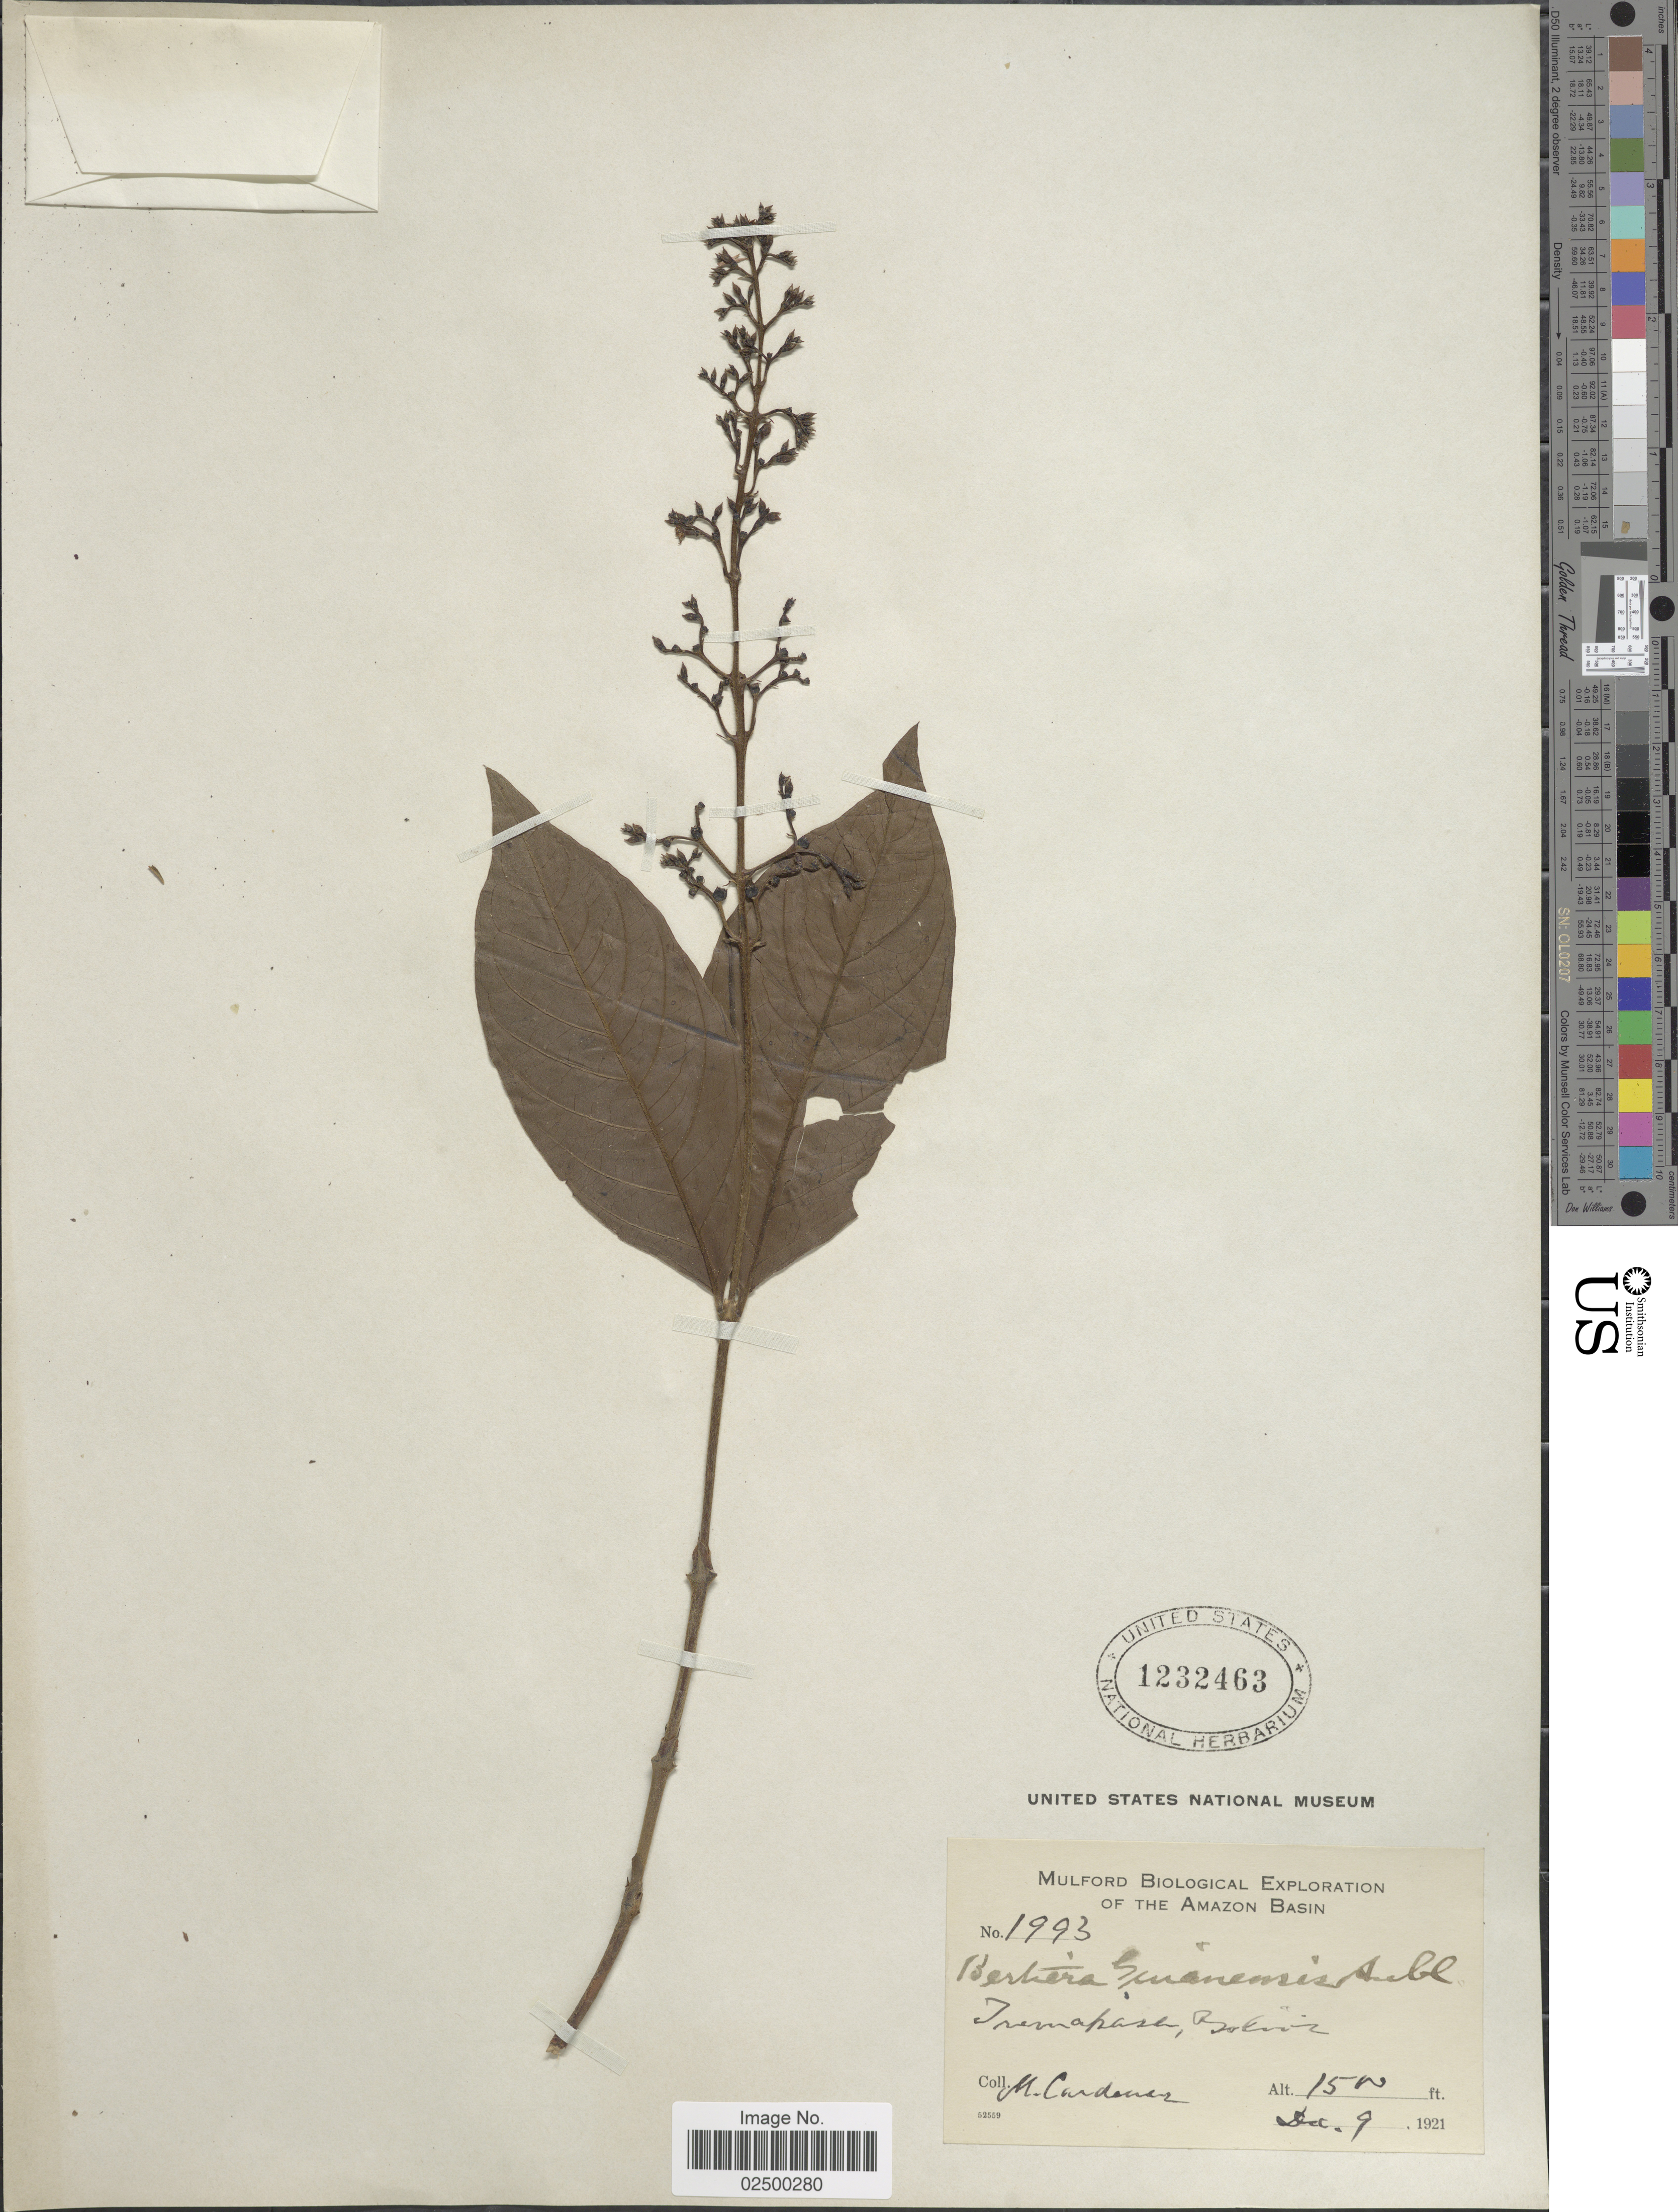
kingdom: Plantae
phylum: Tracheophyta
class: Magnoliopsida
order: Gentianales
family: Rubiaceae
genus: Bertiera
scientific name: Bertiera guianensis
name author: Aubl.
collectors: M. Cárdenas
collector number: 1993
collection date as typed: Dec. 9, 1921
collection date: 1921-12-09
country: Bolivia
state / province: La Paz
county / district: Iturralde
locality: Tumupasa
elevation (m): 457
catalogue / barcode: US 1232463